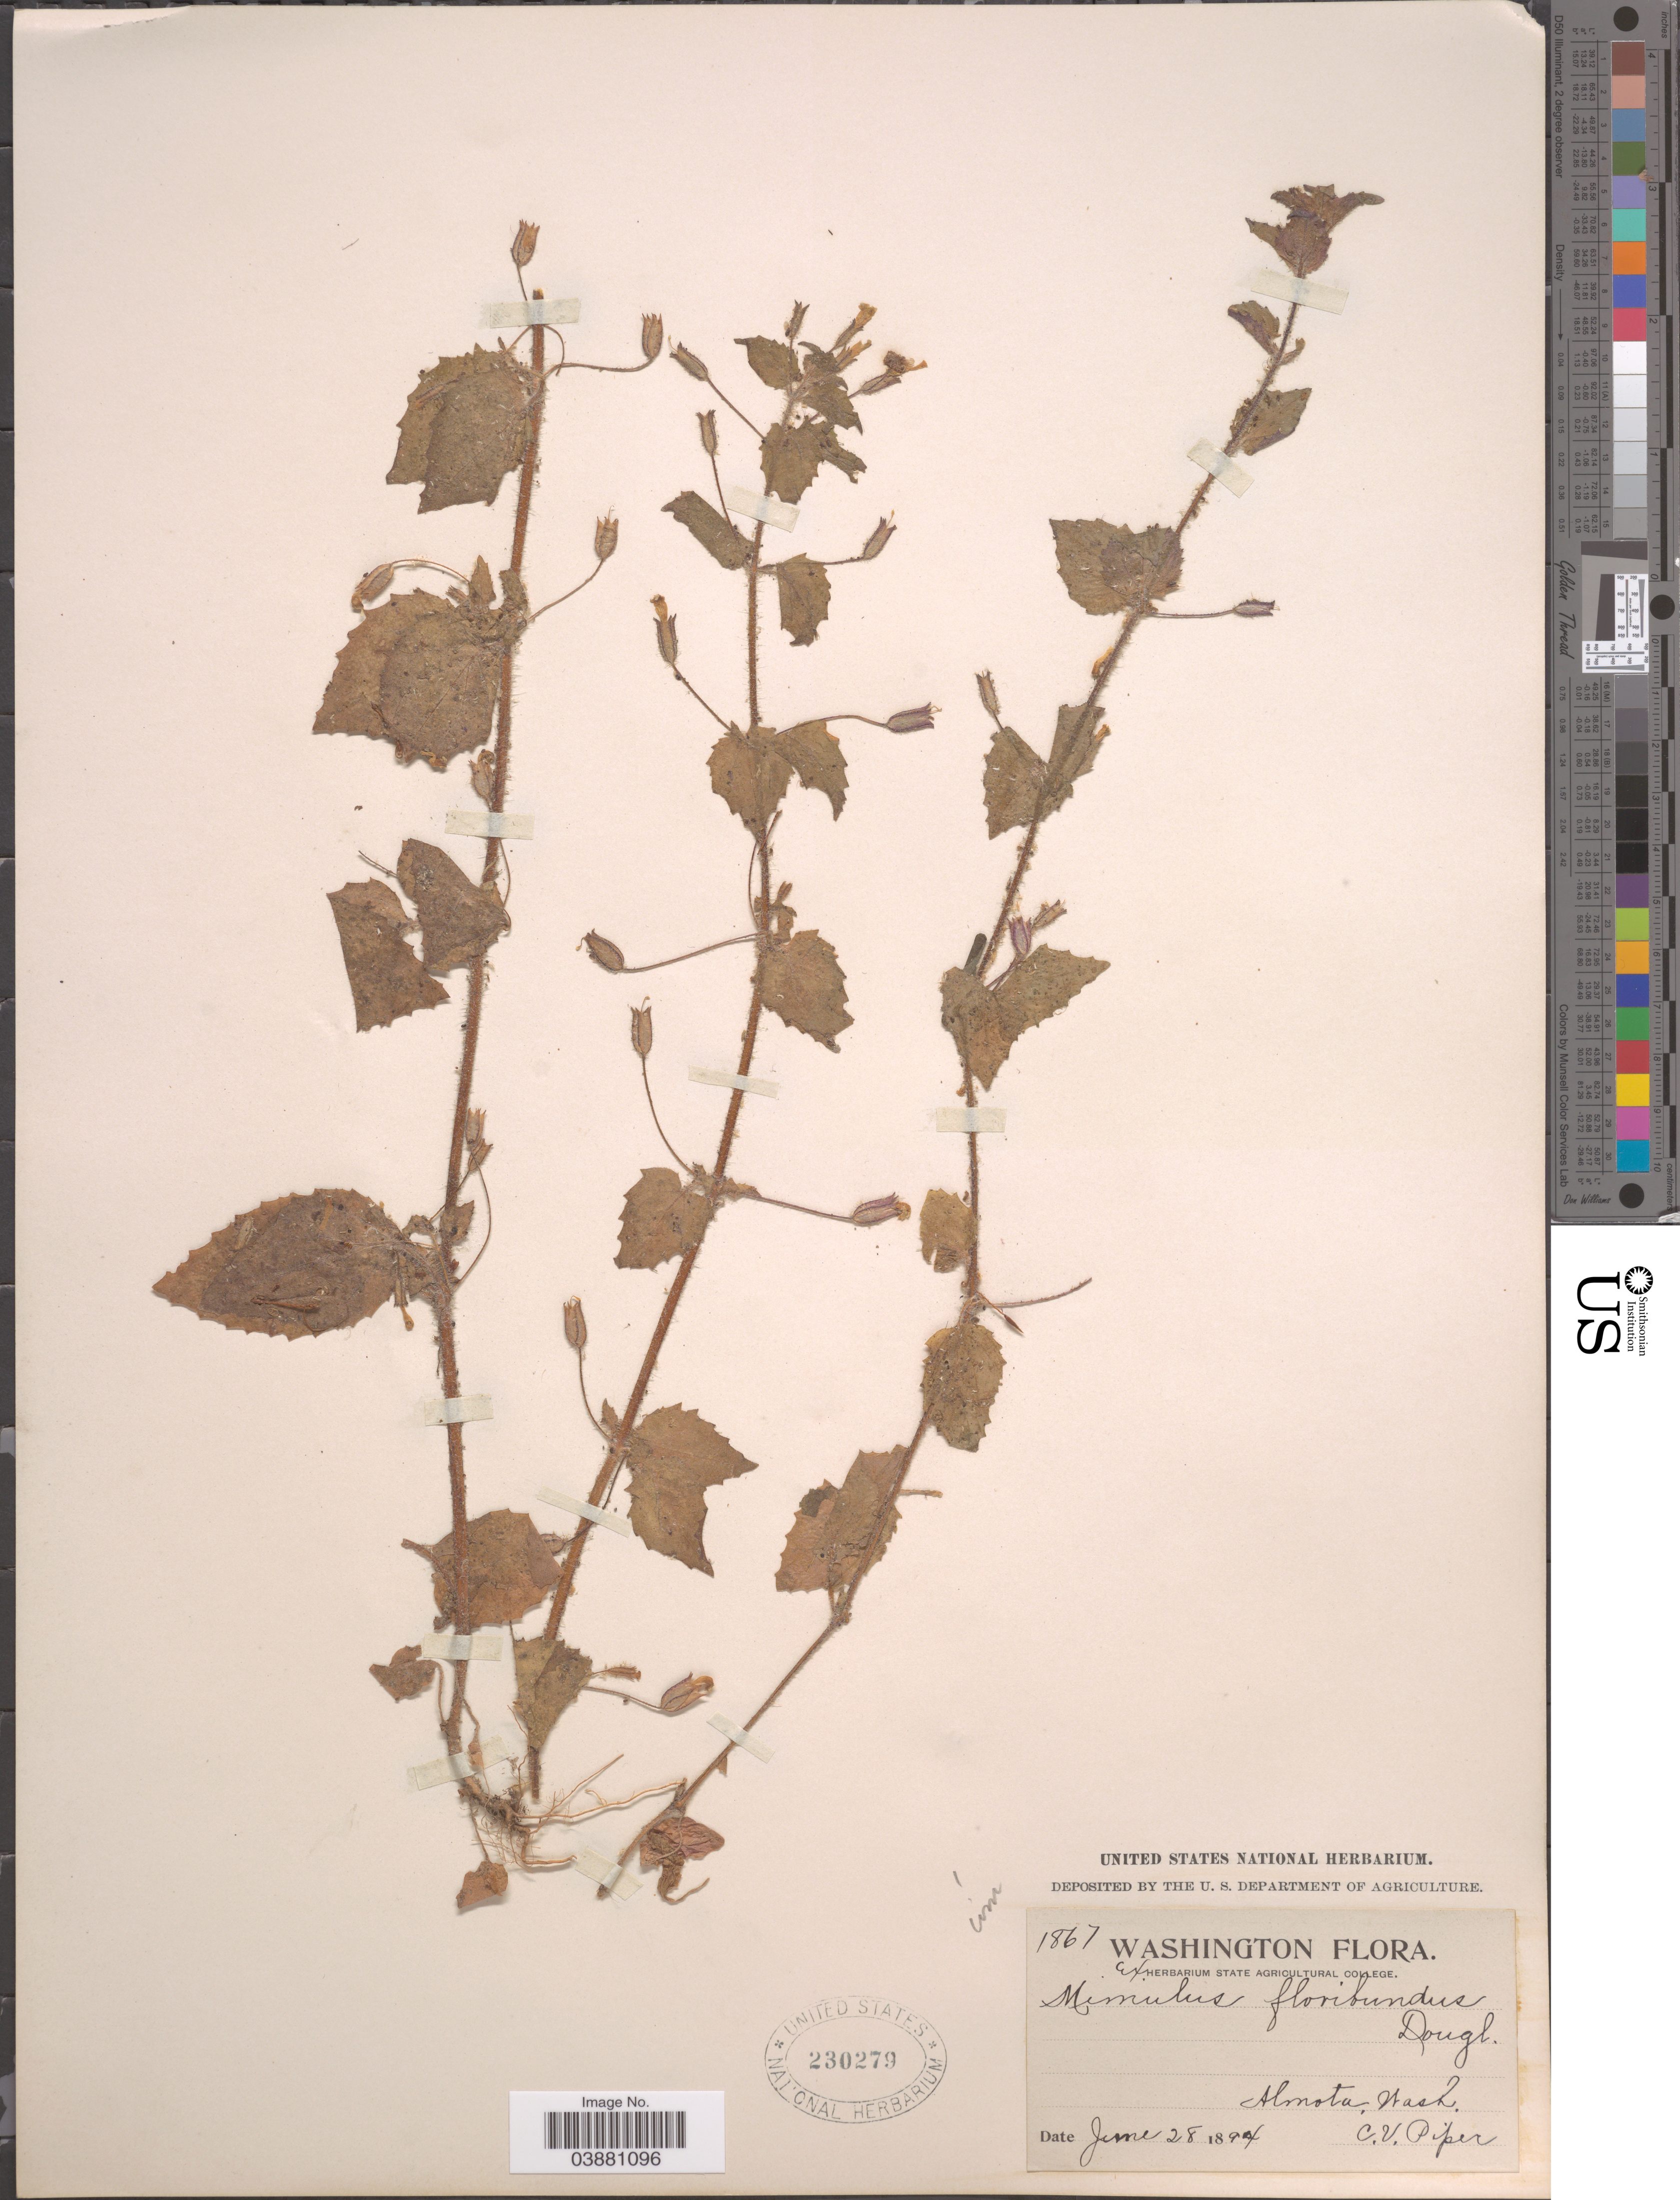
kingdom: Plantae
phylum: Tracheophyta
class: Magnoliopsida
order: Lamiales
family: Phrymaceae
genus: Mimulus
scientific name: Mimulus floribundus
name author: Douglas ex Lindl.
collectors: C. V. Piper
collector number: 1867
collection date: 1984-06-28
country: United States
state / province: Washington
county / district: Whitman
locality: Almota.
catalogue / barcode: US 230279